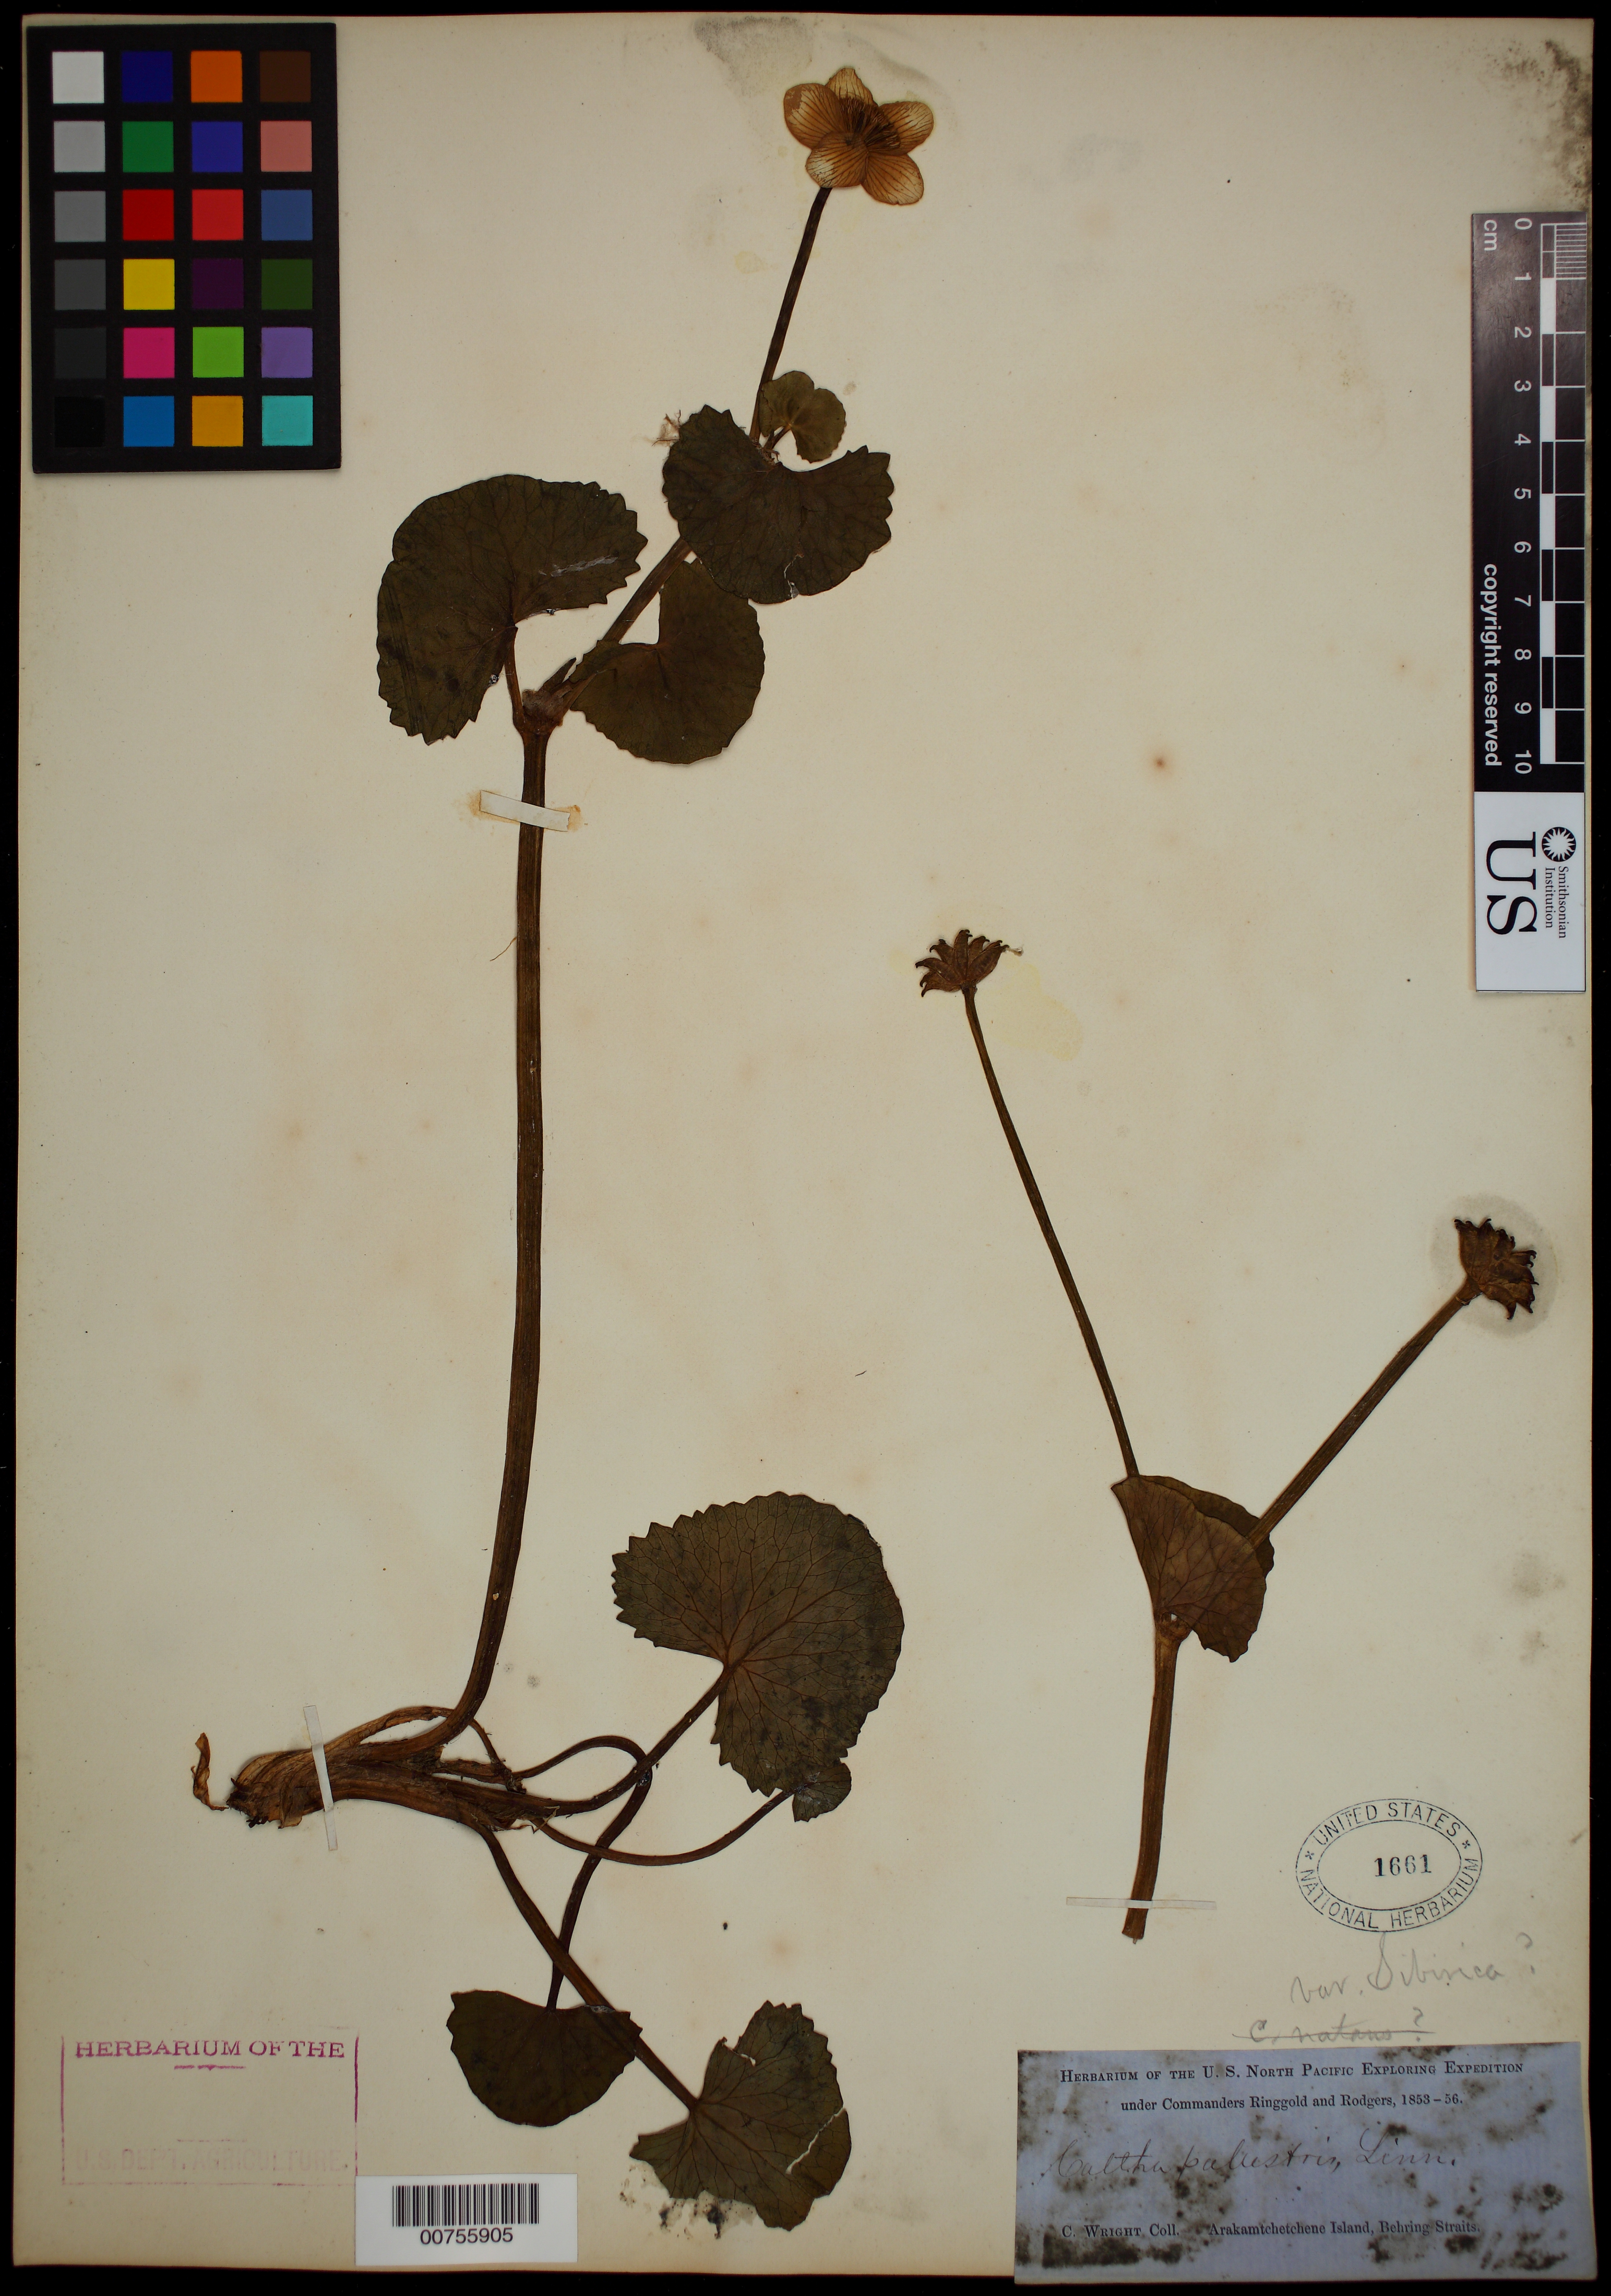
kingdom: Plantae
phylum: Tracheophyta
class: Magnoliopsida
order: Ranunculales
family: Ranunculaceae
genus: Caltha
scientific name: Caltha palustris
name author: L.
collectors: C. Wright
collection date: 1853/1856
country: Russian Federation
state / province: Chukotka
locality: Arakamtchetchene I. Bering Straits.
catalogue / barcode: US 1661